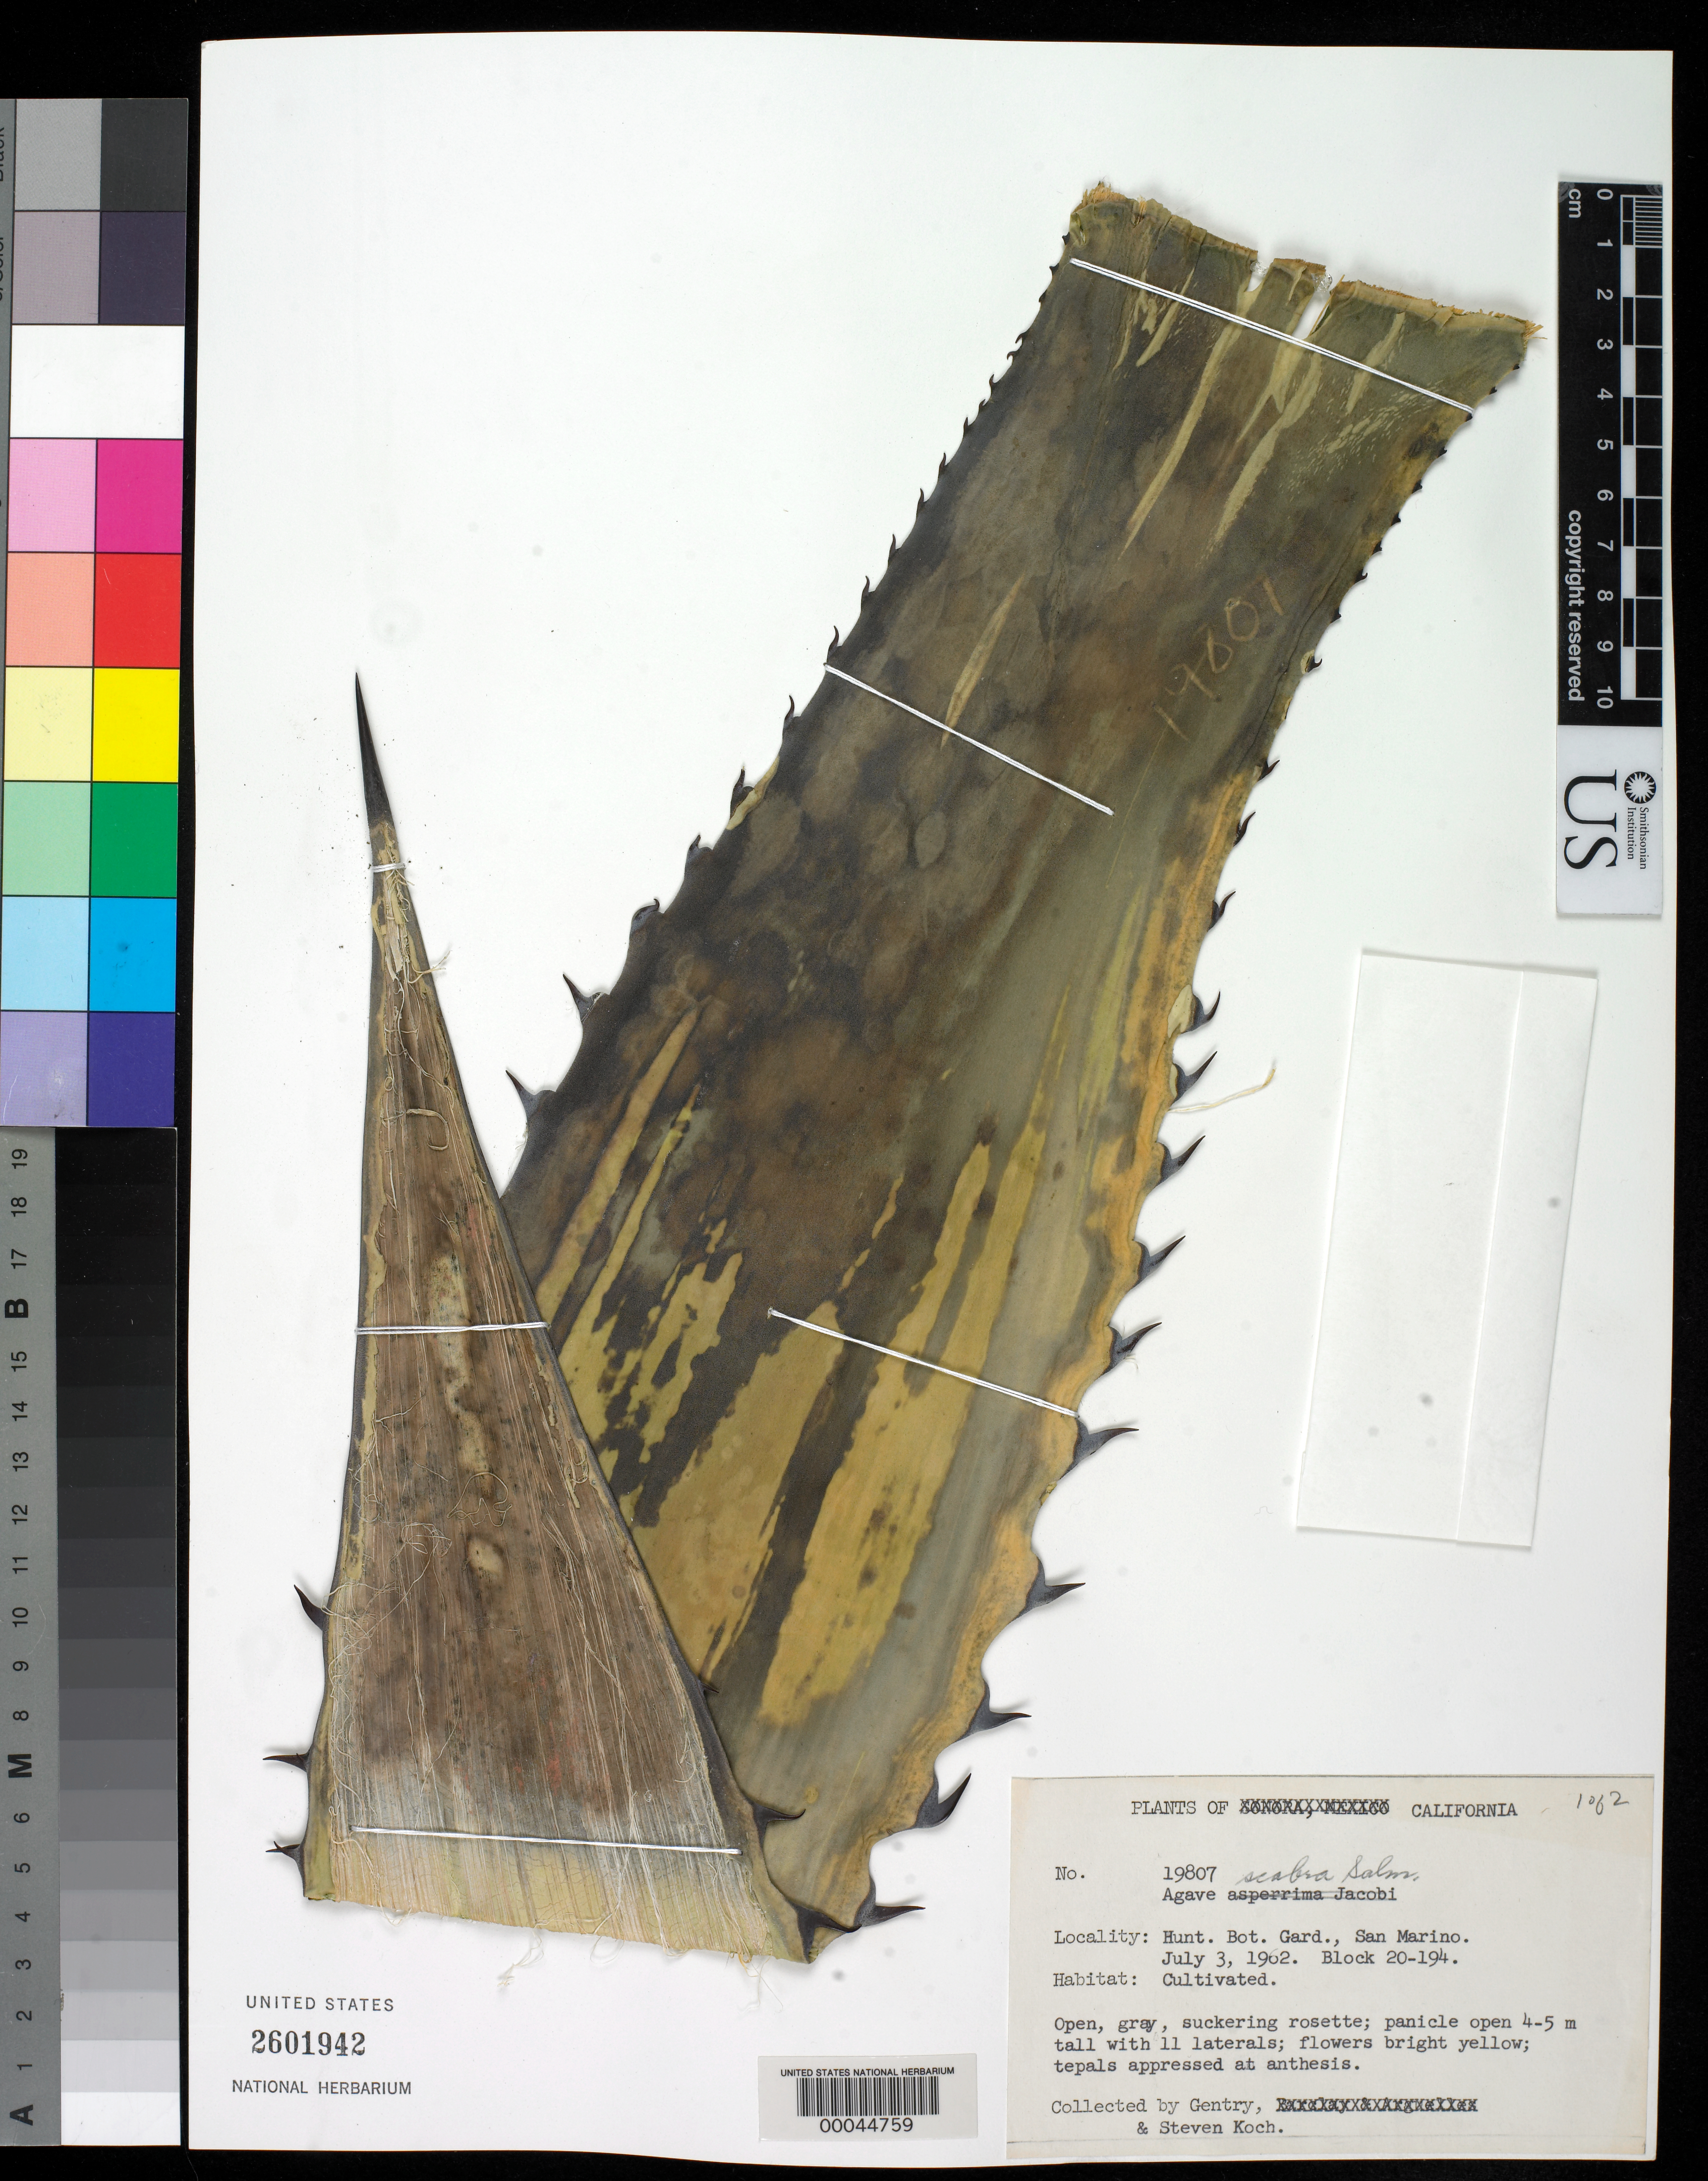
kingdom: Plantae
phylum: Tracheophyta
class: Liliopsida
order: Asparagales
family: Asparagaceae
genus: Agave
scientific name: Agave scabra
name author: Salm-Dyck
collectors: H. S. Gentry & S. D. Koch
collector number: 19807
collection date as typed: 03 Jul 1962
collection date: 1962-07-03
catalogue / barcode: US 2601942